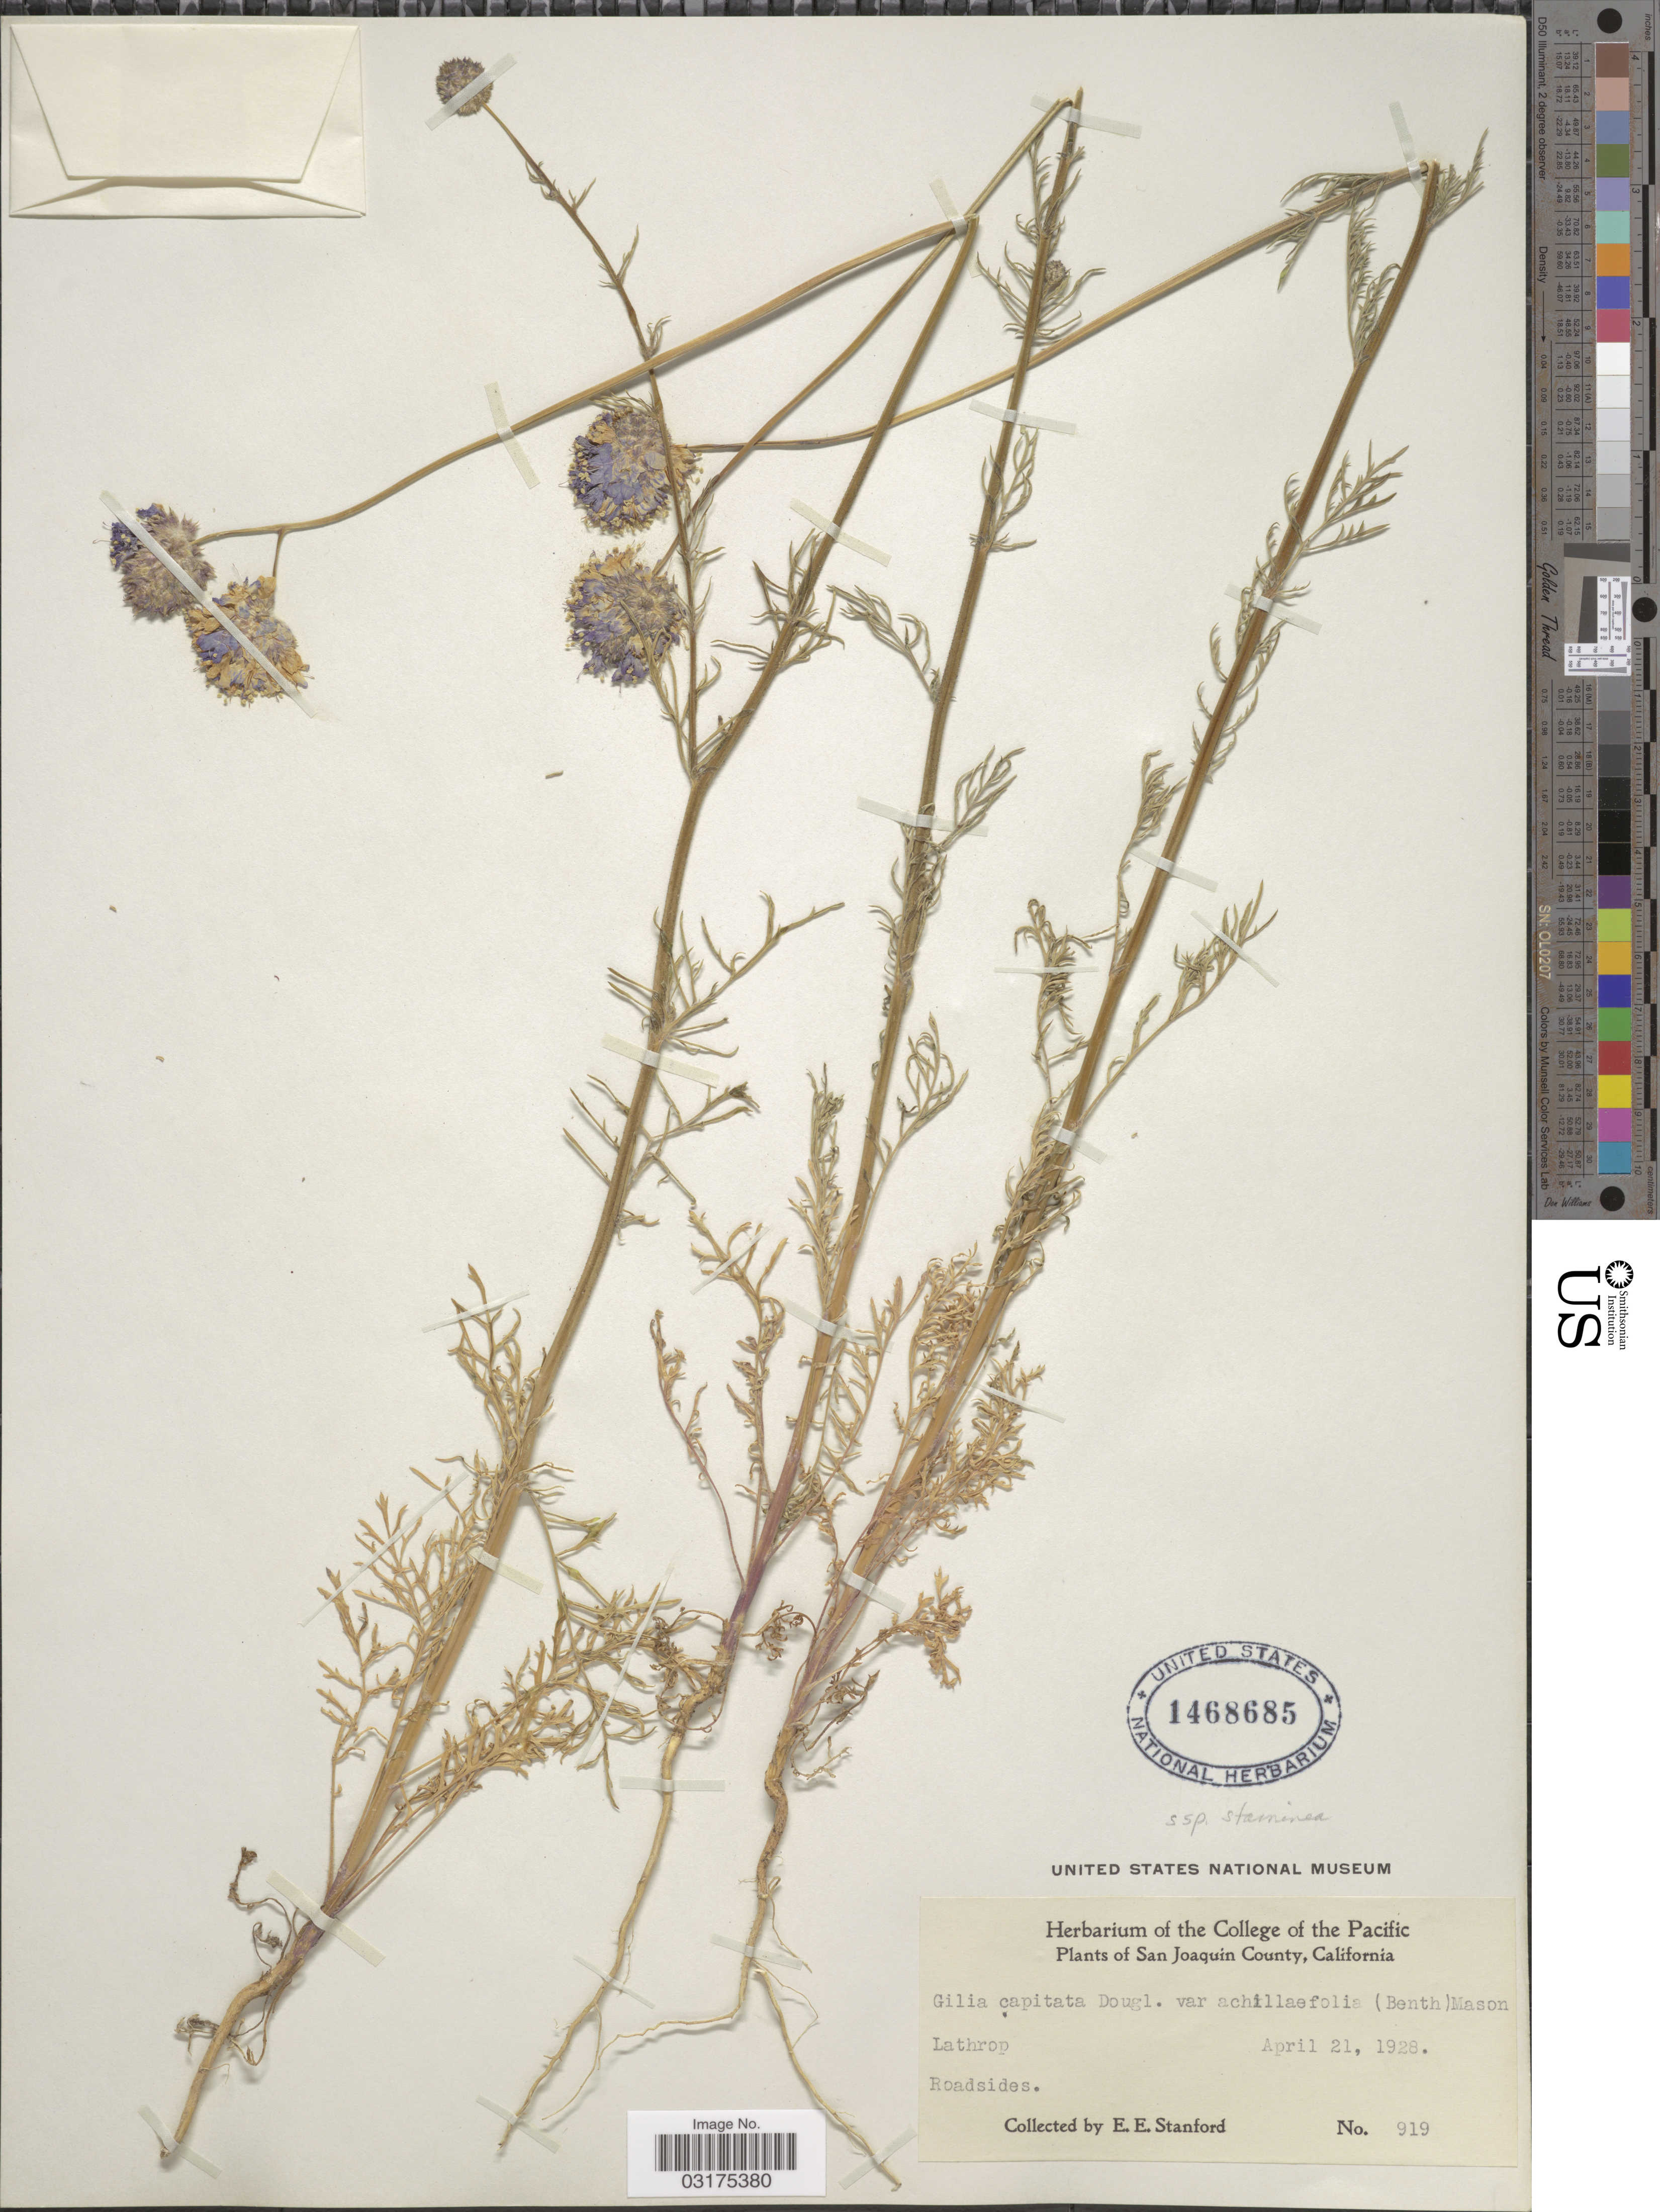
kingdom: Plantae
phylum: Tracheophyta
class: Magnoliopsida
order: Ericales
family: Polemoniaceae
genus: Gilia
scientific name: Gilia capitata subsp. staminea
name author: (Greene) V.E. Grant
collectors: E. Stanford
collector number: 919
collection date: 1928-04-21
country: United States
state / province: California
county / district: San Joaquin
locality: San Joaquin County, California, Roadsides, Lathrop.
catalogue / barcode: US 1468685